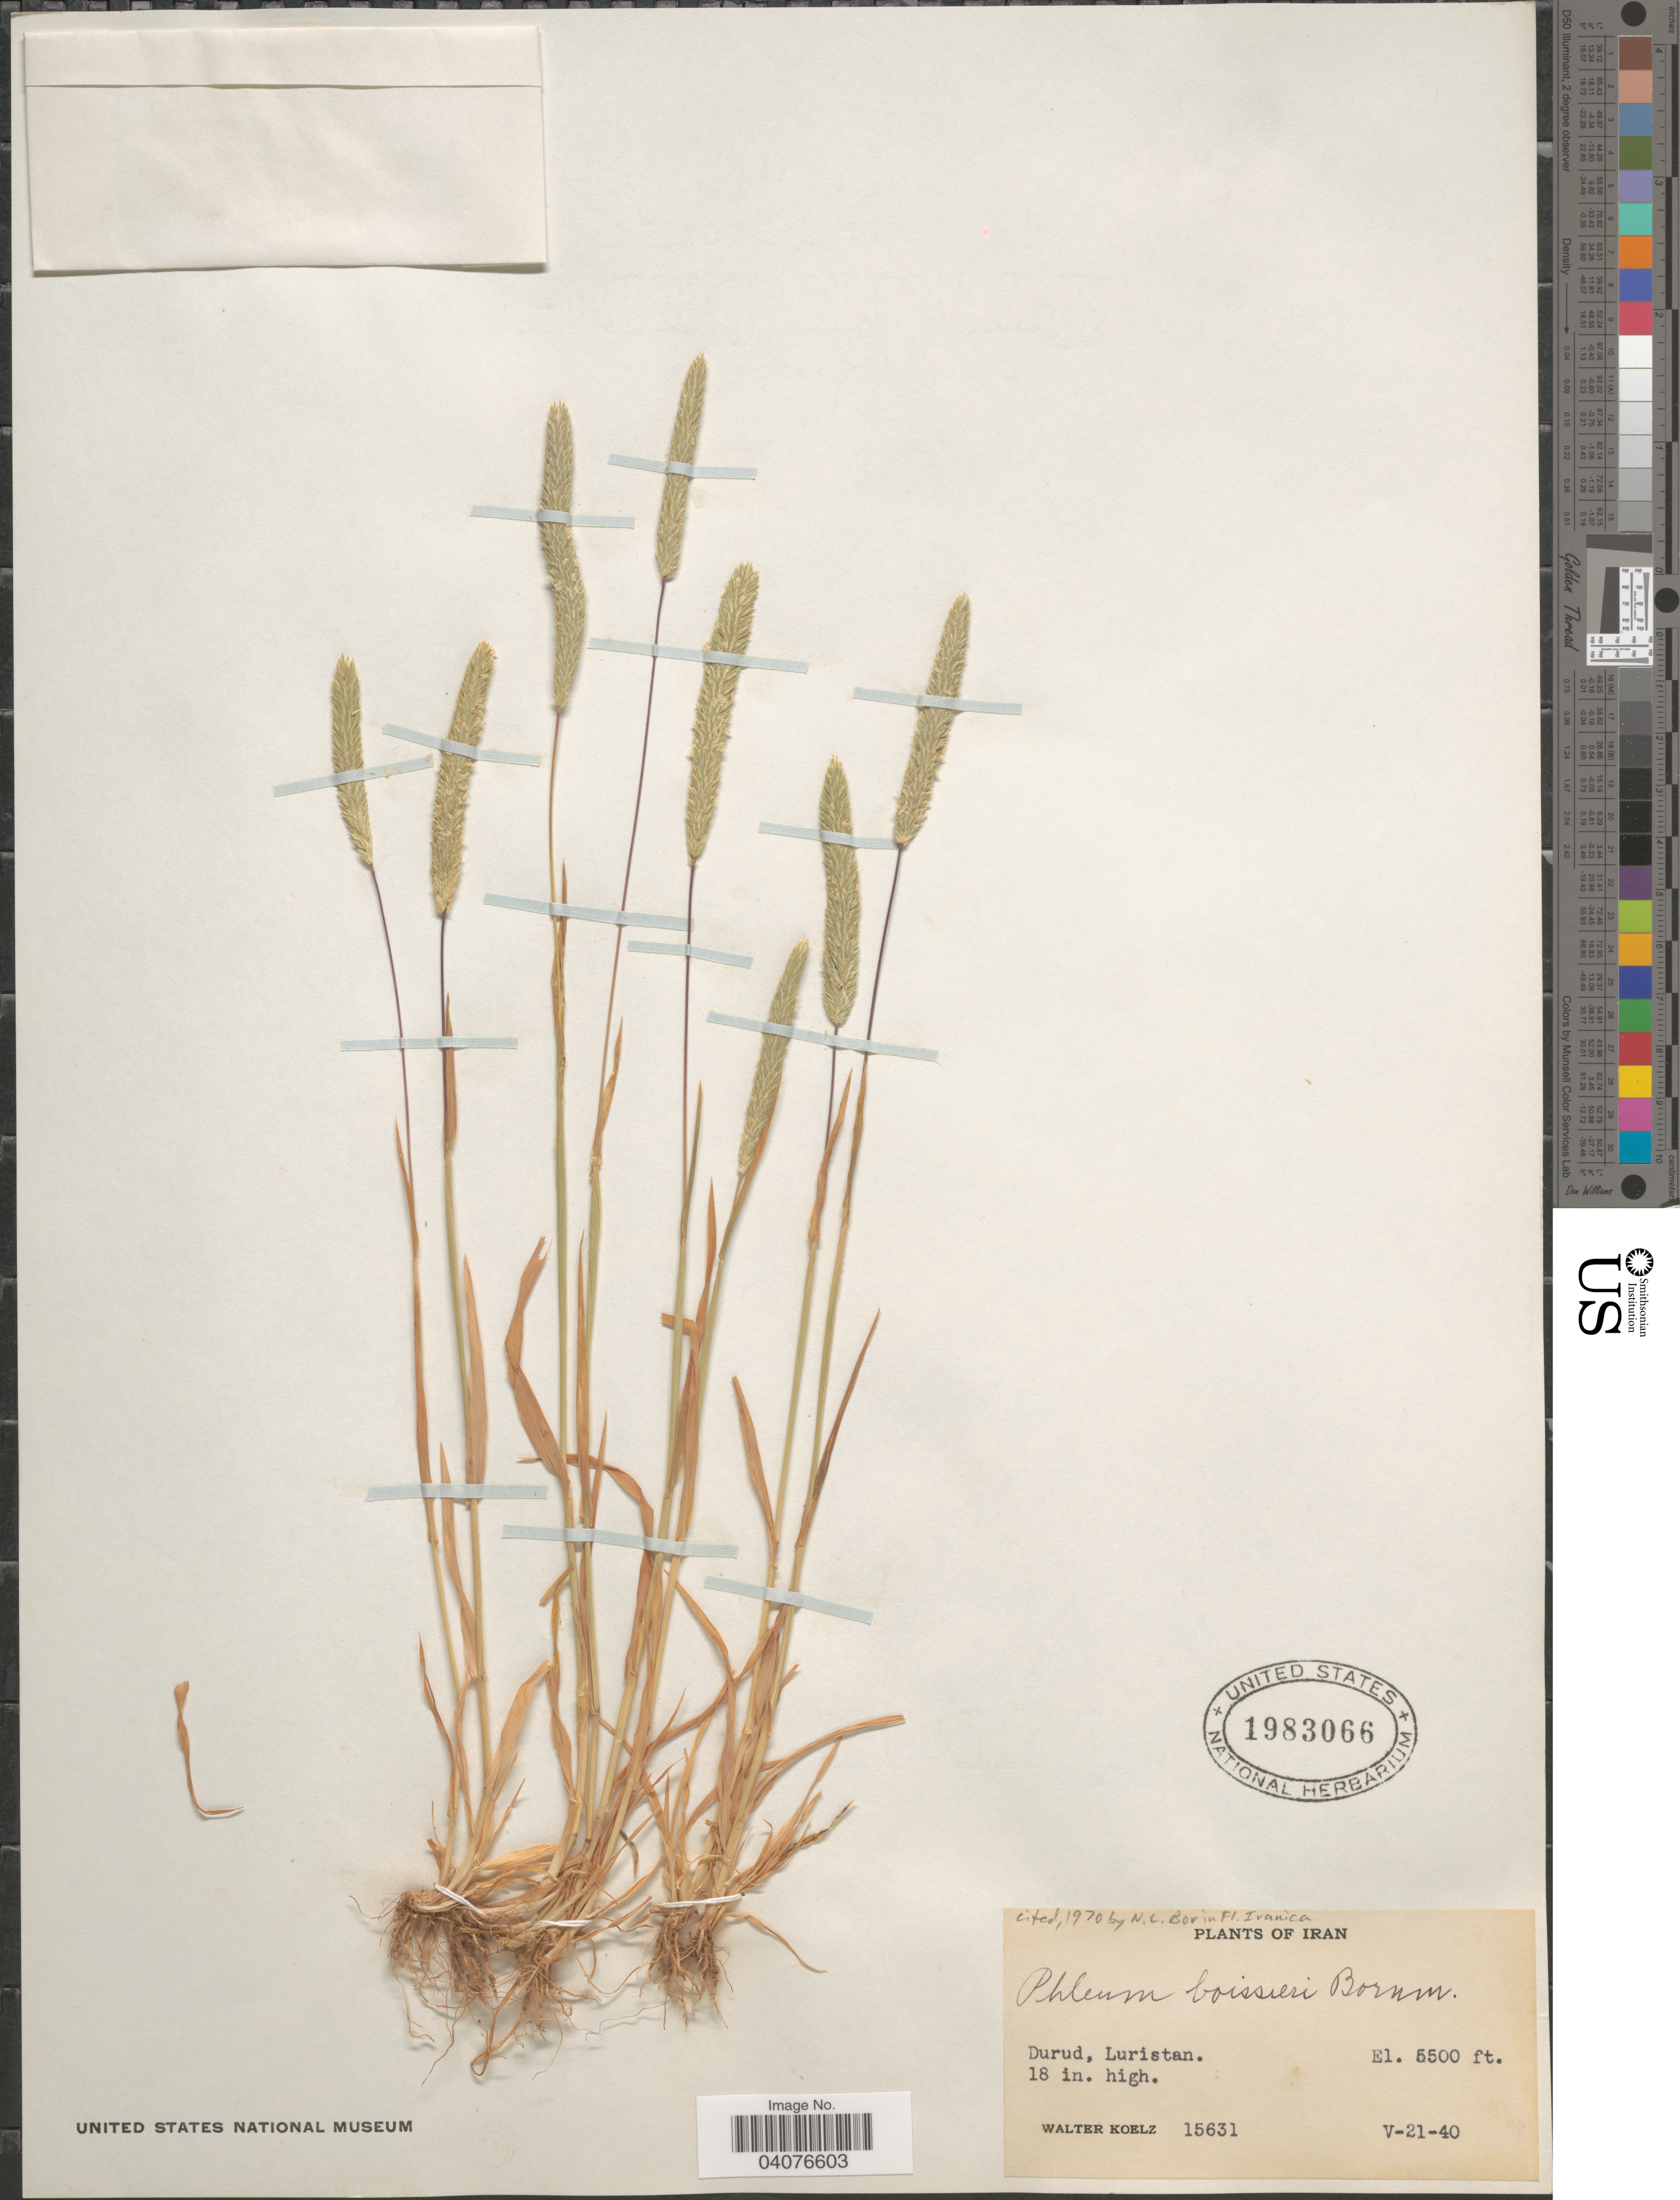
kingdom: Plantae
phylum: Tracheophyta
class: Liliopsida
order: Poales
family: Poaceae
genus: Phleum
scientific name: Phleum boissieri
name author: Bornm.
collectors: W. N. Koelz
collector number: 15631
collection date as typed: Transcribed d/m/y: 21/5/40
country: Iran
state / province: Lorestan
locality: Durud, Luristan.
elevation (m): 1676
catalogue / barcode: US 1983066